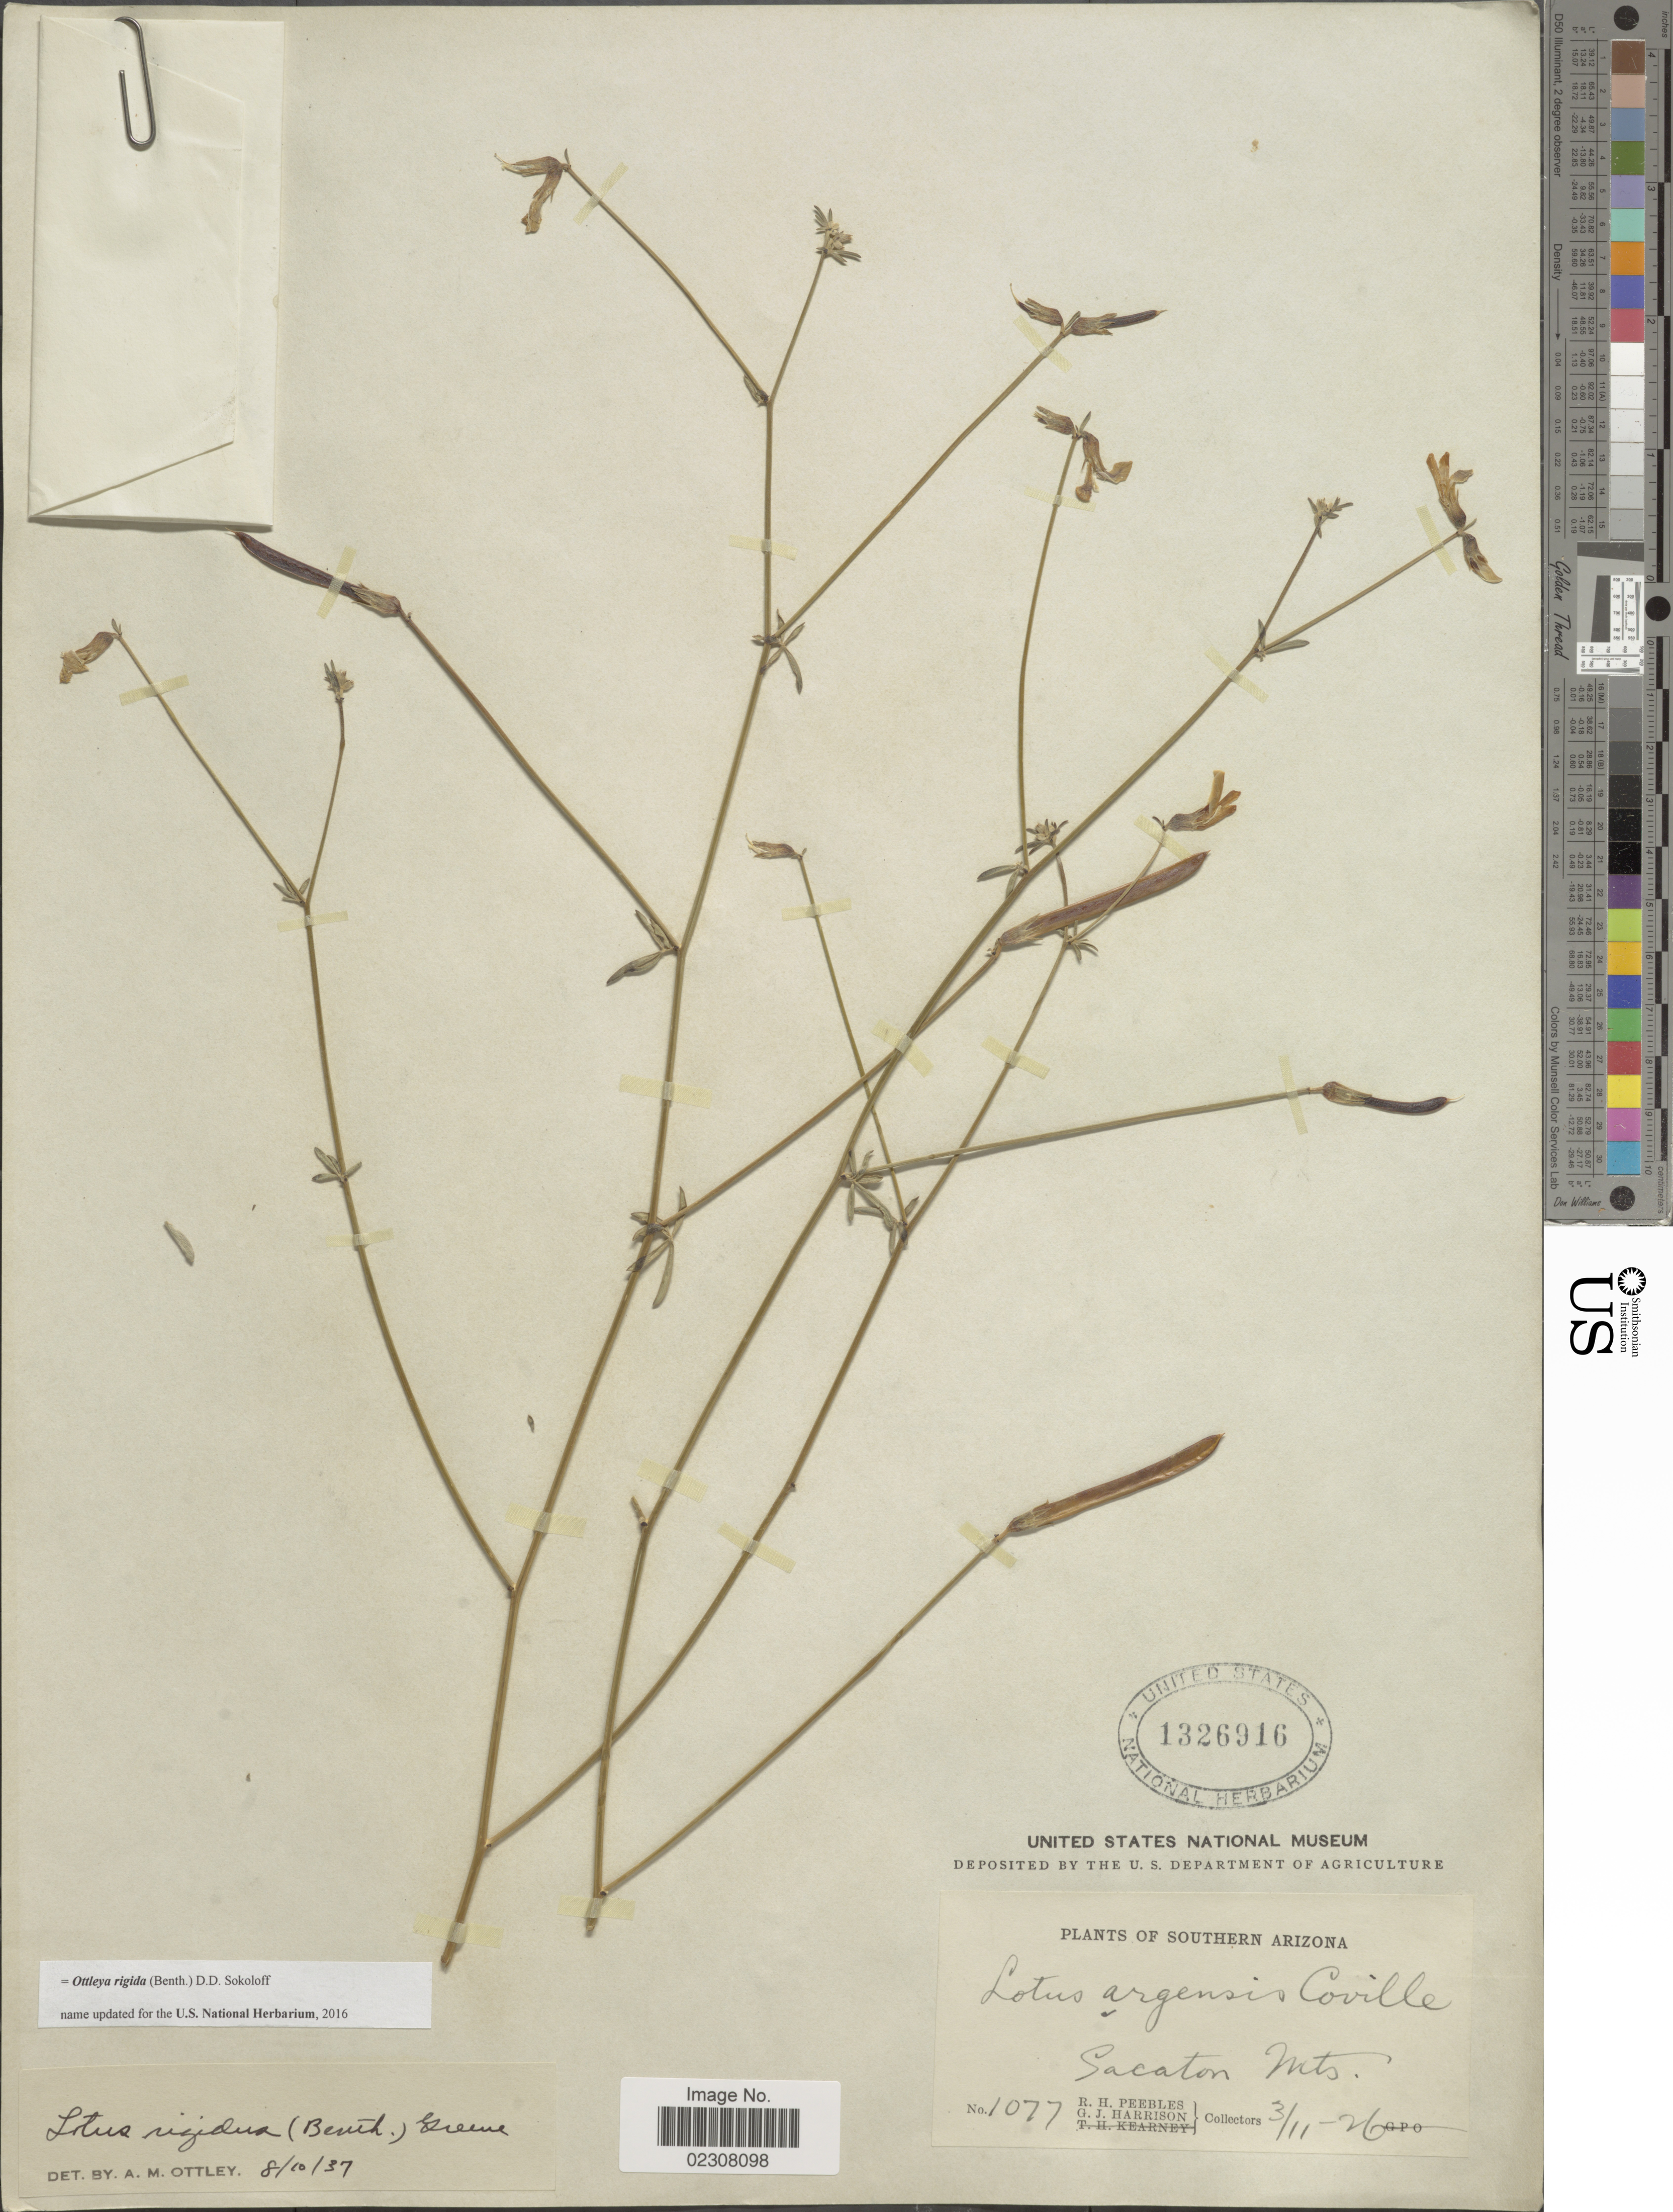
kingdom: Plantae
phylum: Tracheophyta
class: Magnoliopsida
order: Fabales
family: Fabaceae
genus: Ottleya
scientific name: Ottleya rigida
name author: (Benth.) D.D. Sokoloff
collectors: R. H. Peebles & G. J. Harrison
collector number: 1077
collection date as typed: Transcribed d/m/y: 11/3/26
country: United States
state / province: Arizona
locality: Southern Arizona, Sacaton Mts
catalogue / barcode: US 1326916